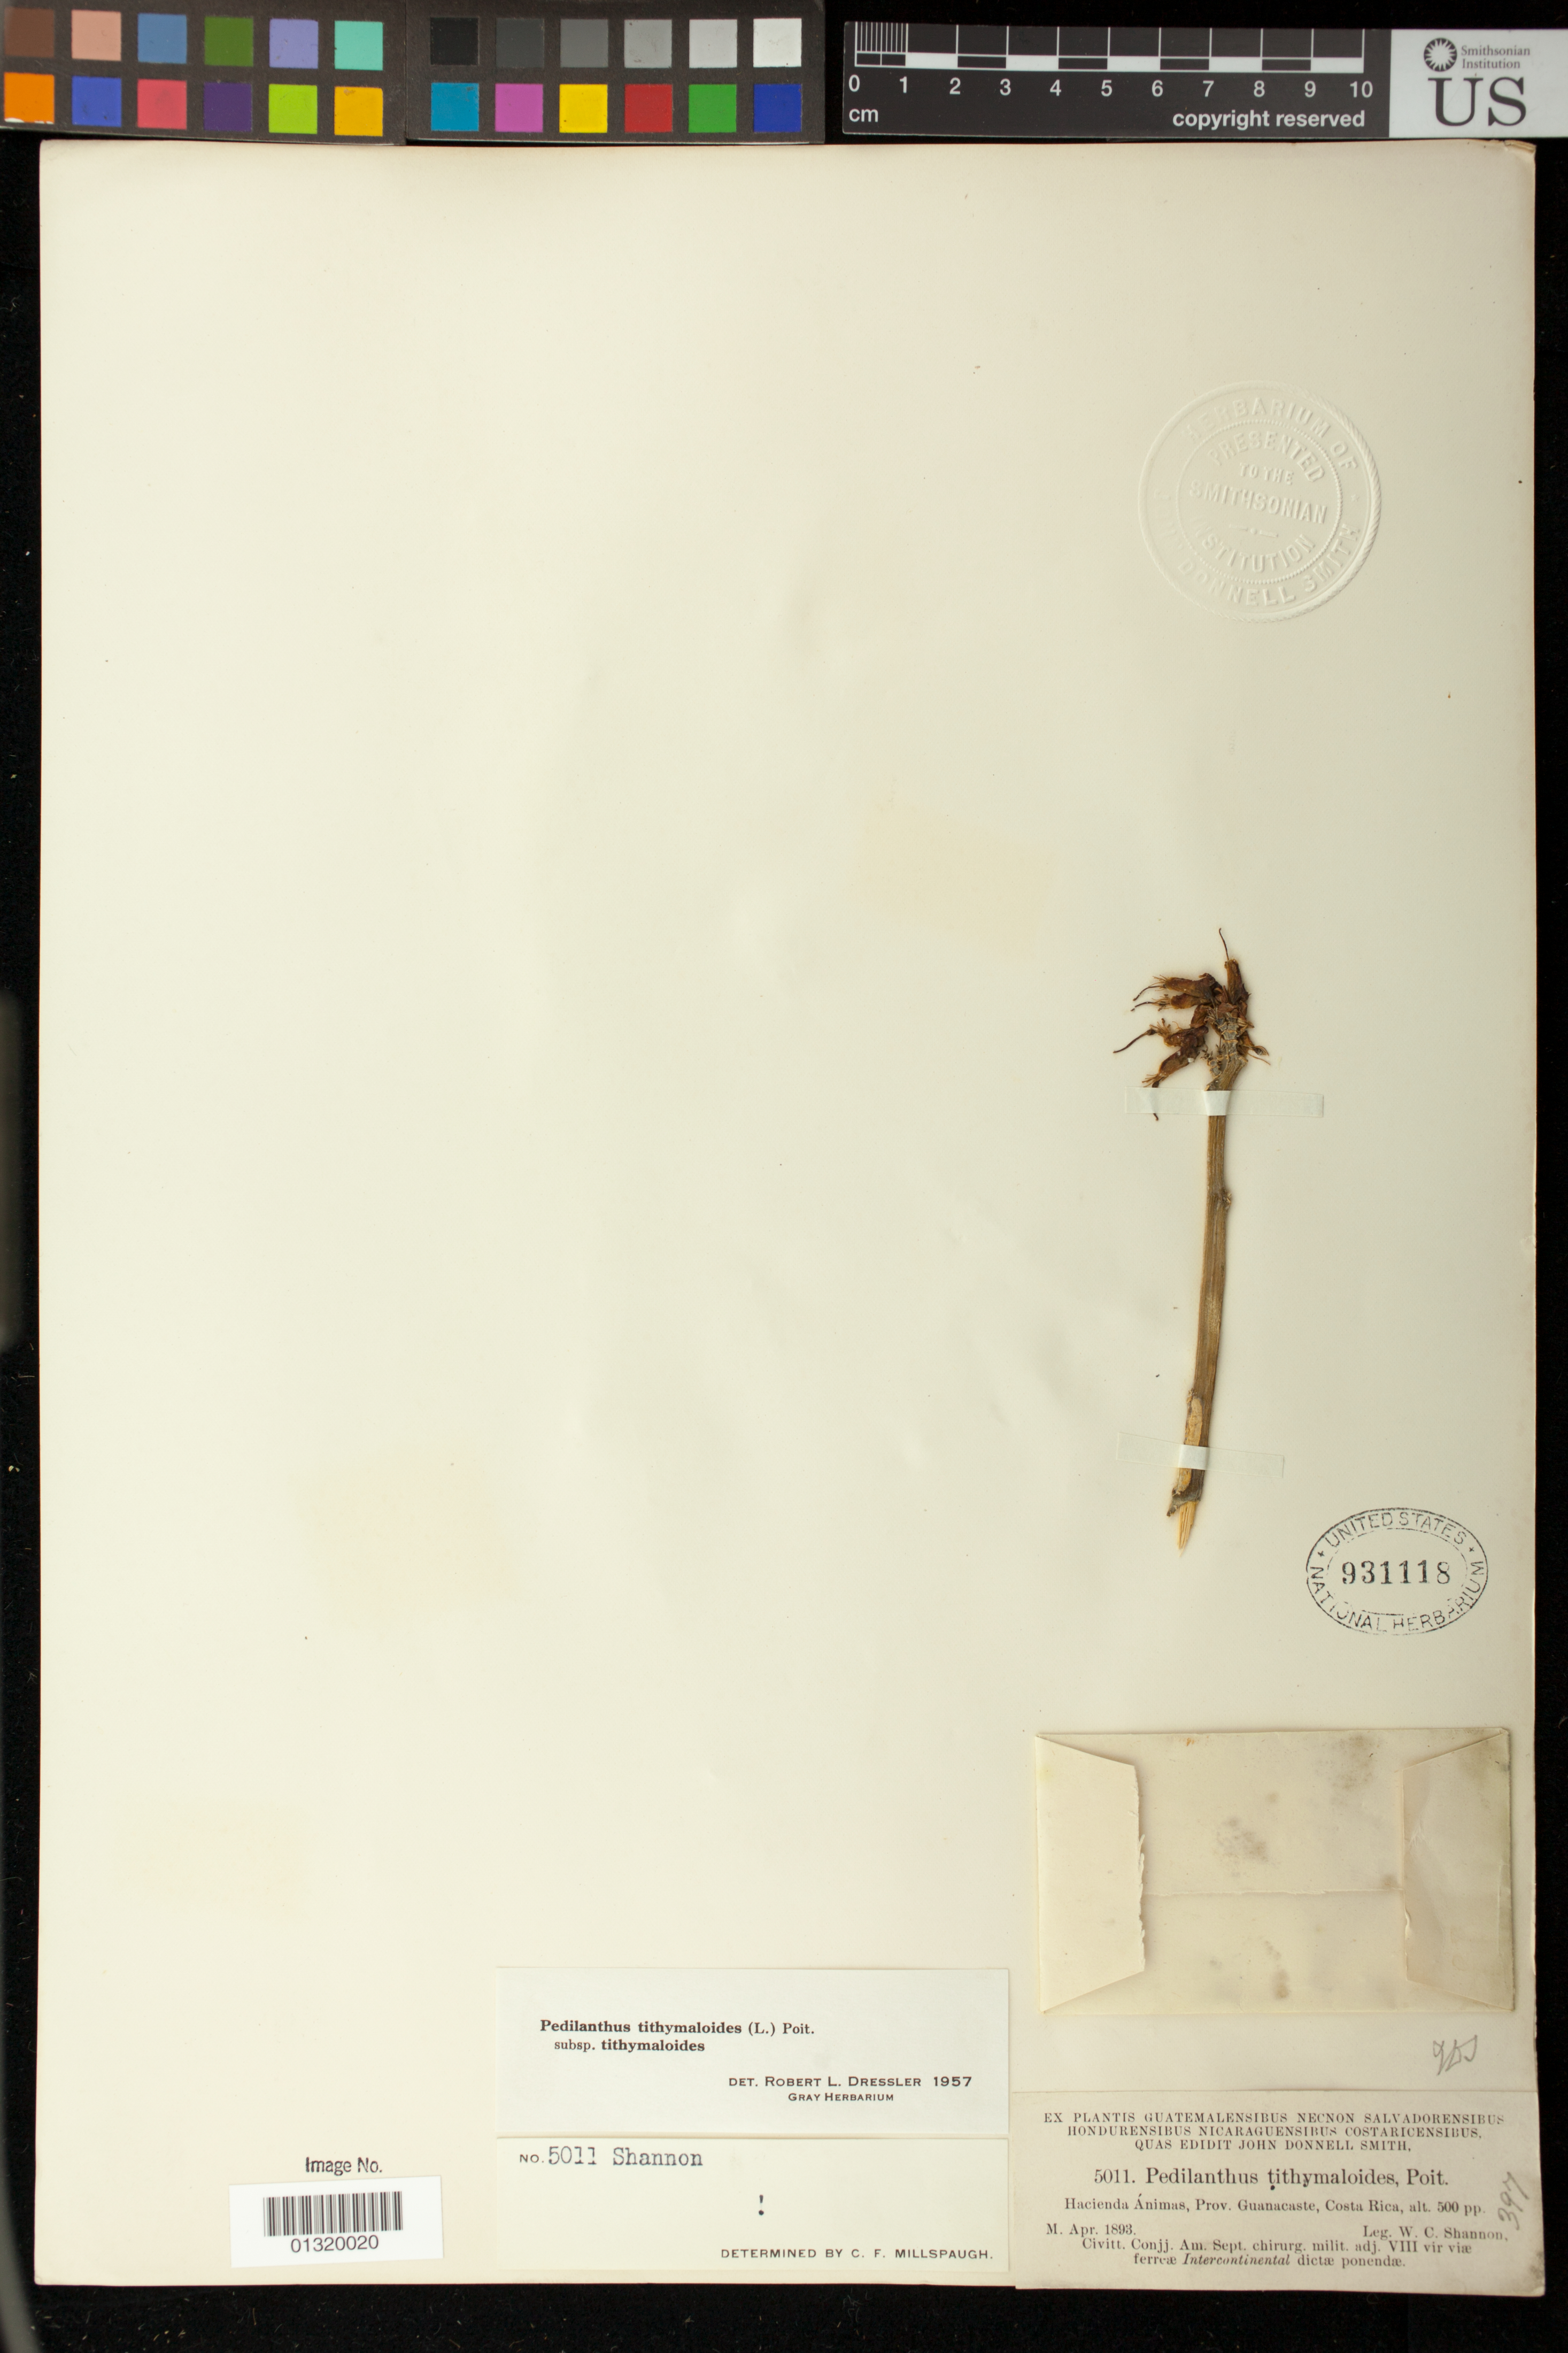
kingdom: Plantae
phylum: Tracheophyta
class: Magnoliopsida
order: Malpighiales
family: Euphorbiaceae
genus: Pedilanthus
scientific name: Pedilanthus tithymaloides subsp. tithymaloides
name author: (L.) Poit.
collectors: W. C. Shannon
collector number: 5011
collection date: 1893-04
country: Costa Rica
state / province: Guanacaste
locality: Hacienda Animus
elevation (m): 152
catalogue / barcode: US 931118